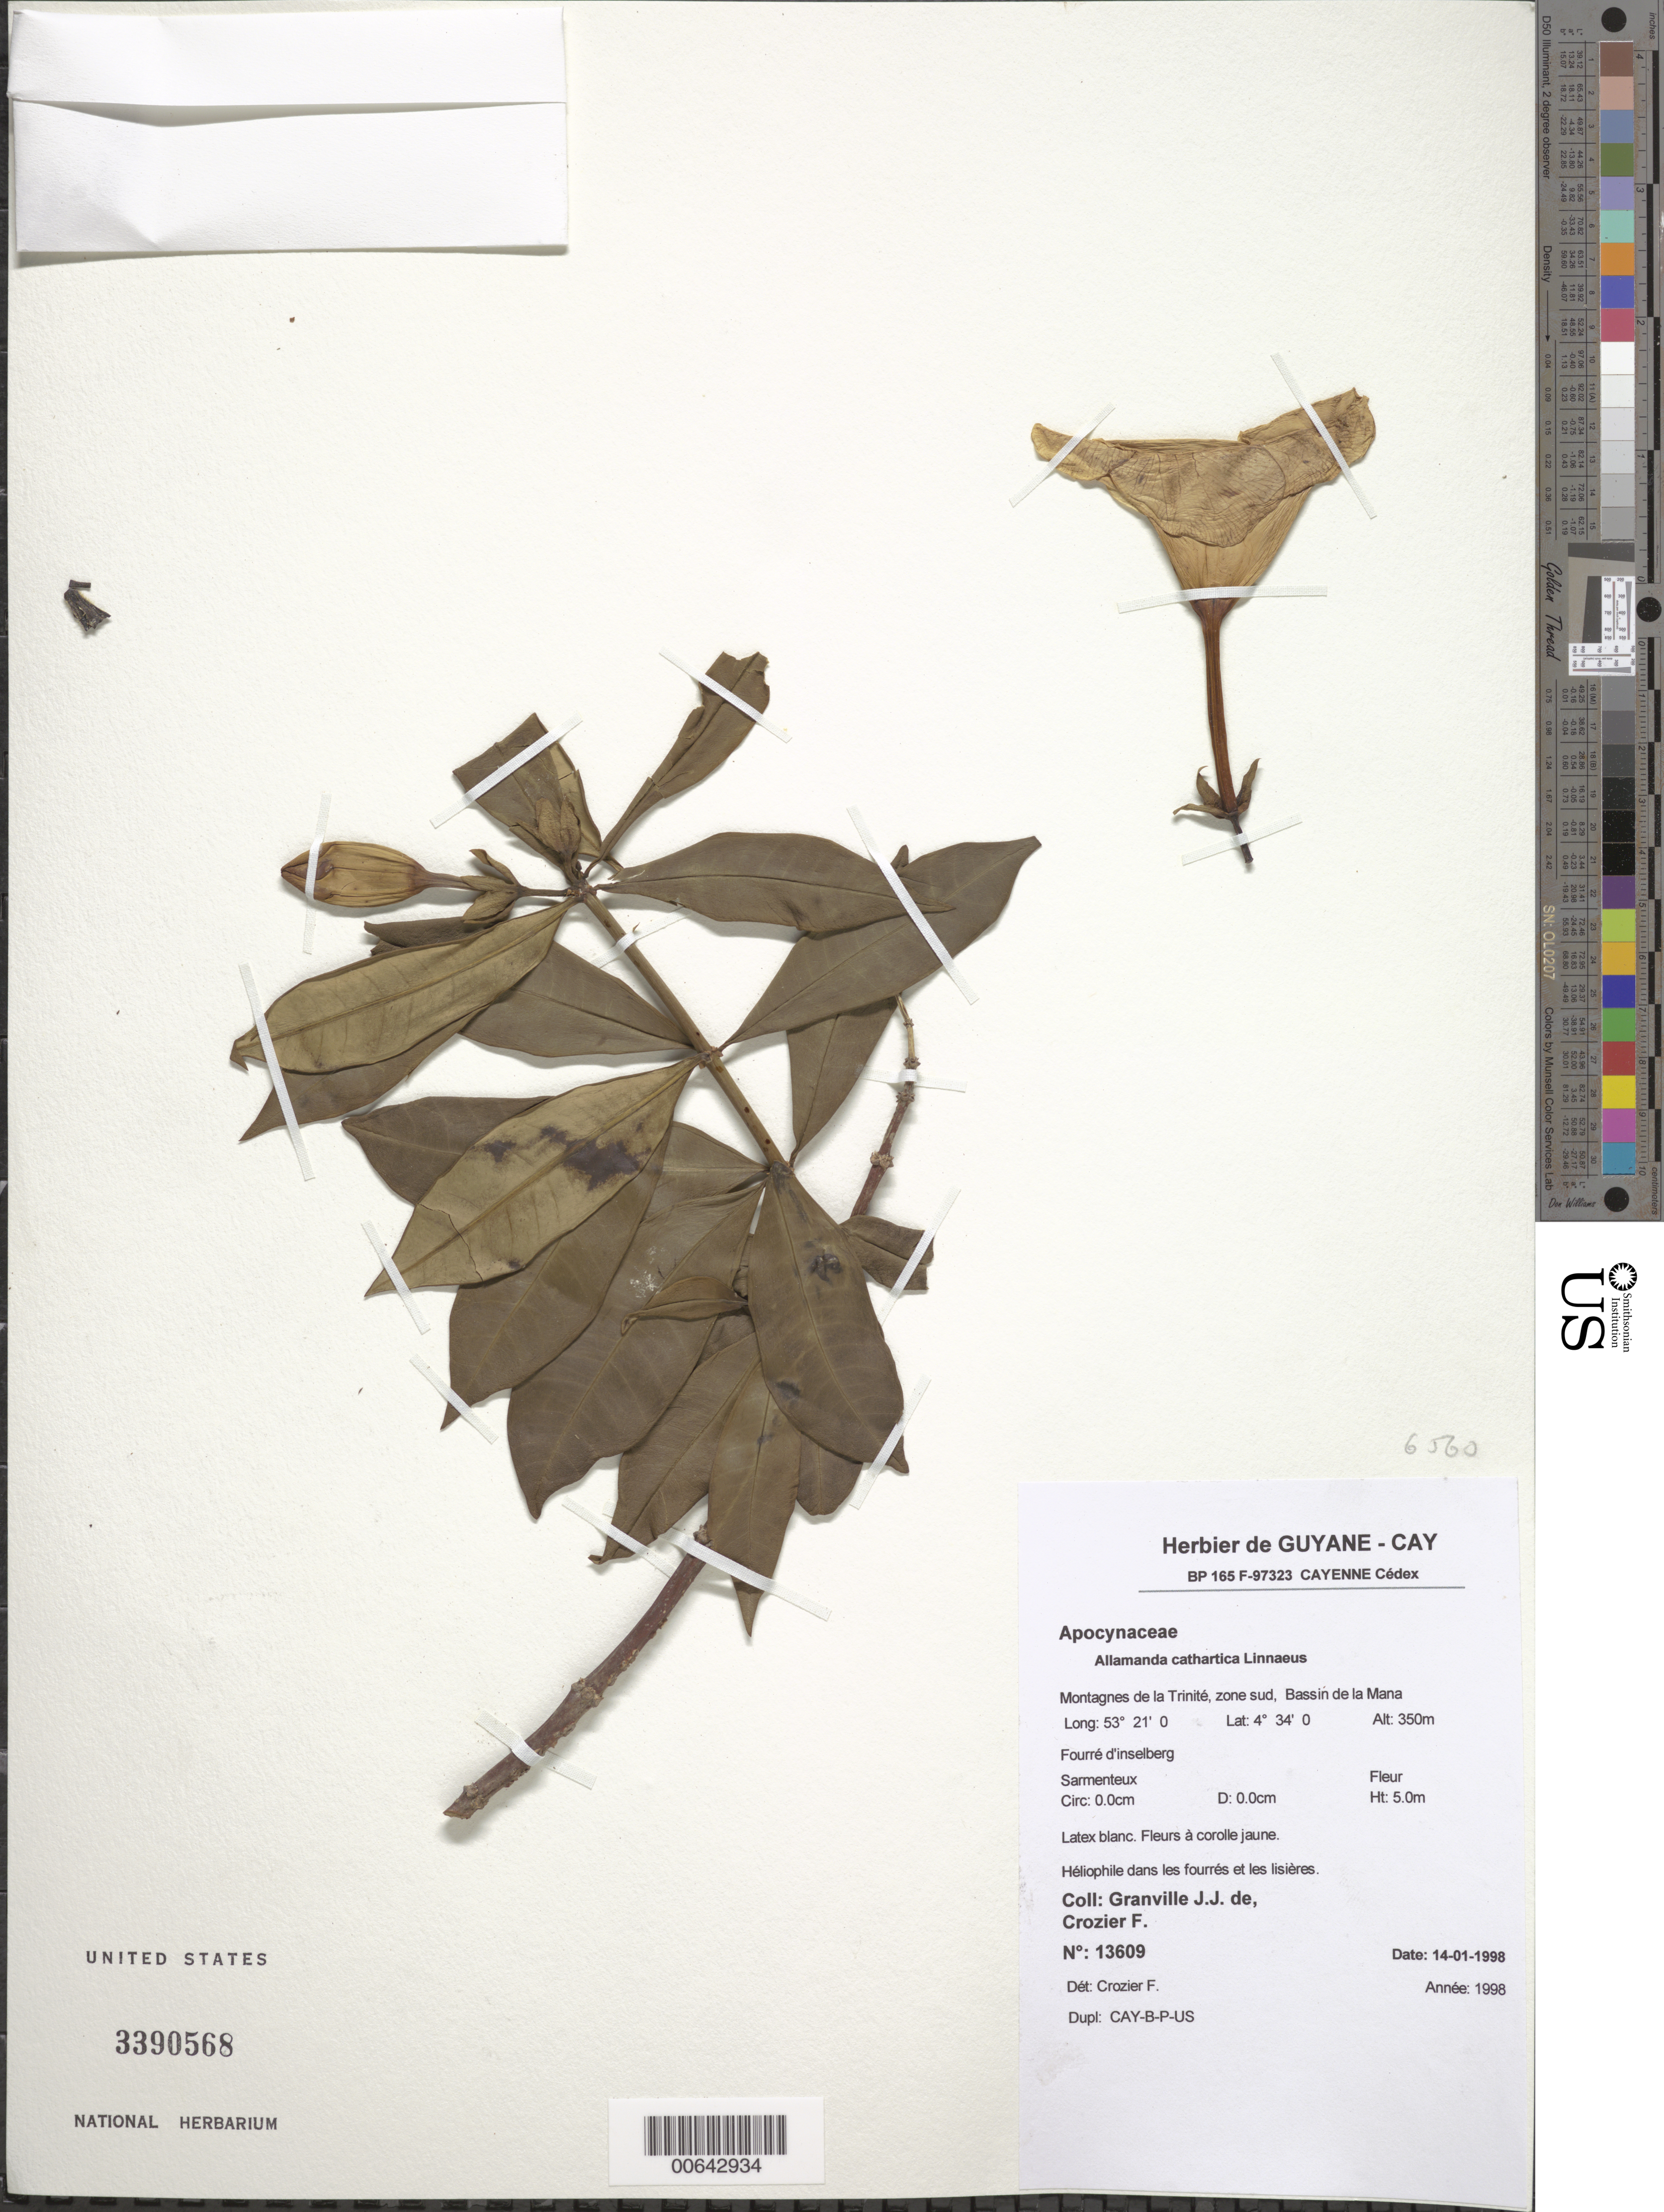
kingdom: Plantae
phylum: Tracheophyta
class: Magnoliopsida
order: Gentianales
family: Apocynaceae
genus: Allamanda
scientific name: Allamanda cathartica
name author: L.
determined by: Crozier, F.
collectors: J.-J. de Granville & F. Crozier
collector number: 13609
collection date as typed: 14-Jan-98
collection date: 1998-01-14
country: French Guiana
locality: Montagnes de la Trinité, zone sud, Bassin de la Mana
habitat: Fourre d'inselberg. Heliophile dans les fourres et les lisieres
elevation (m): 350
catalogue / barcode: US 3390568